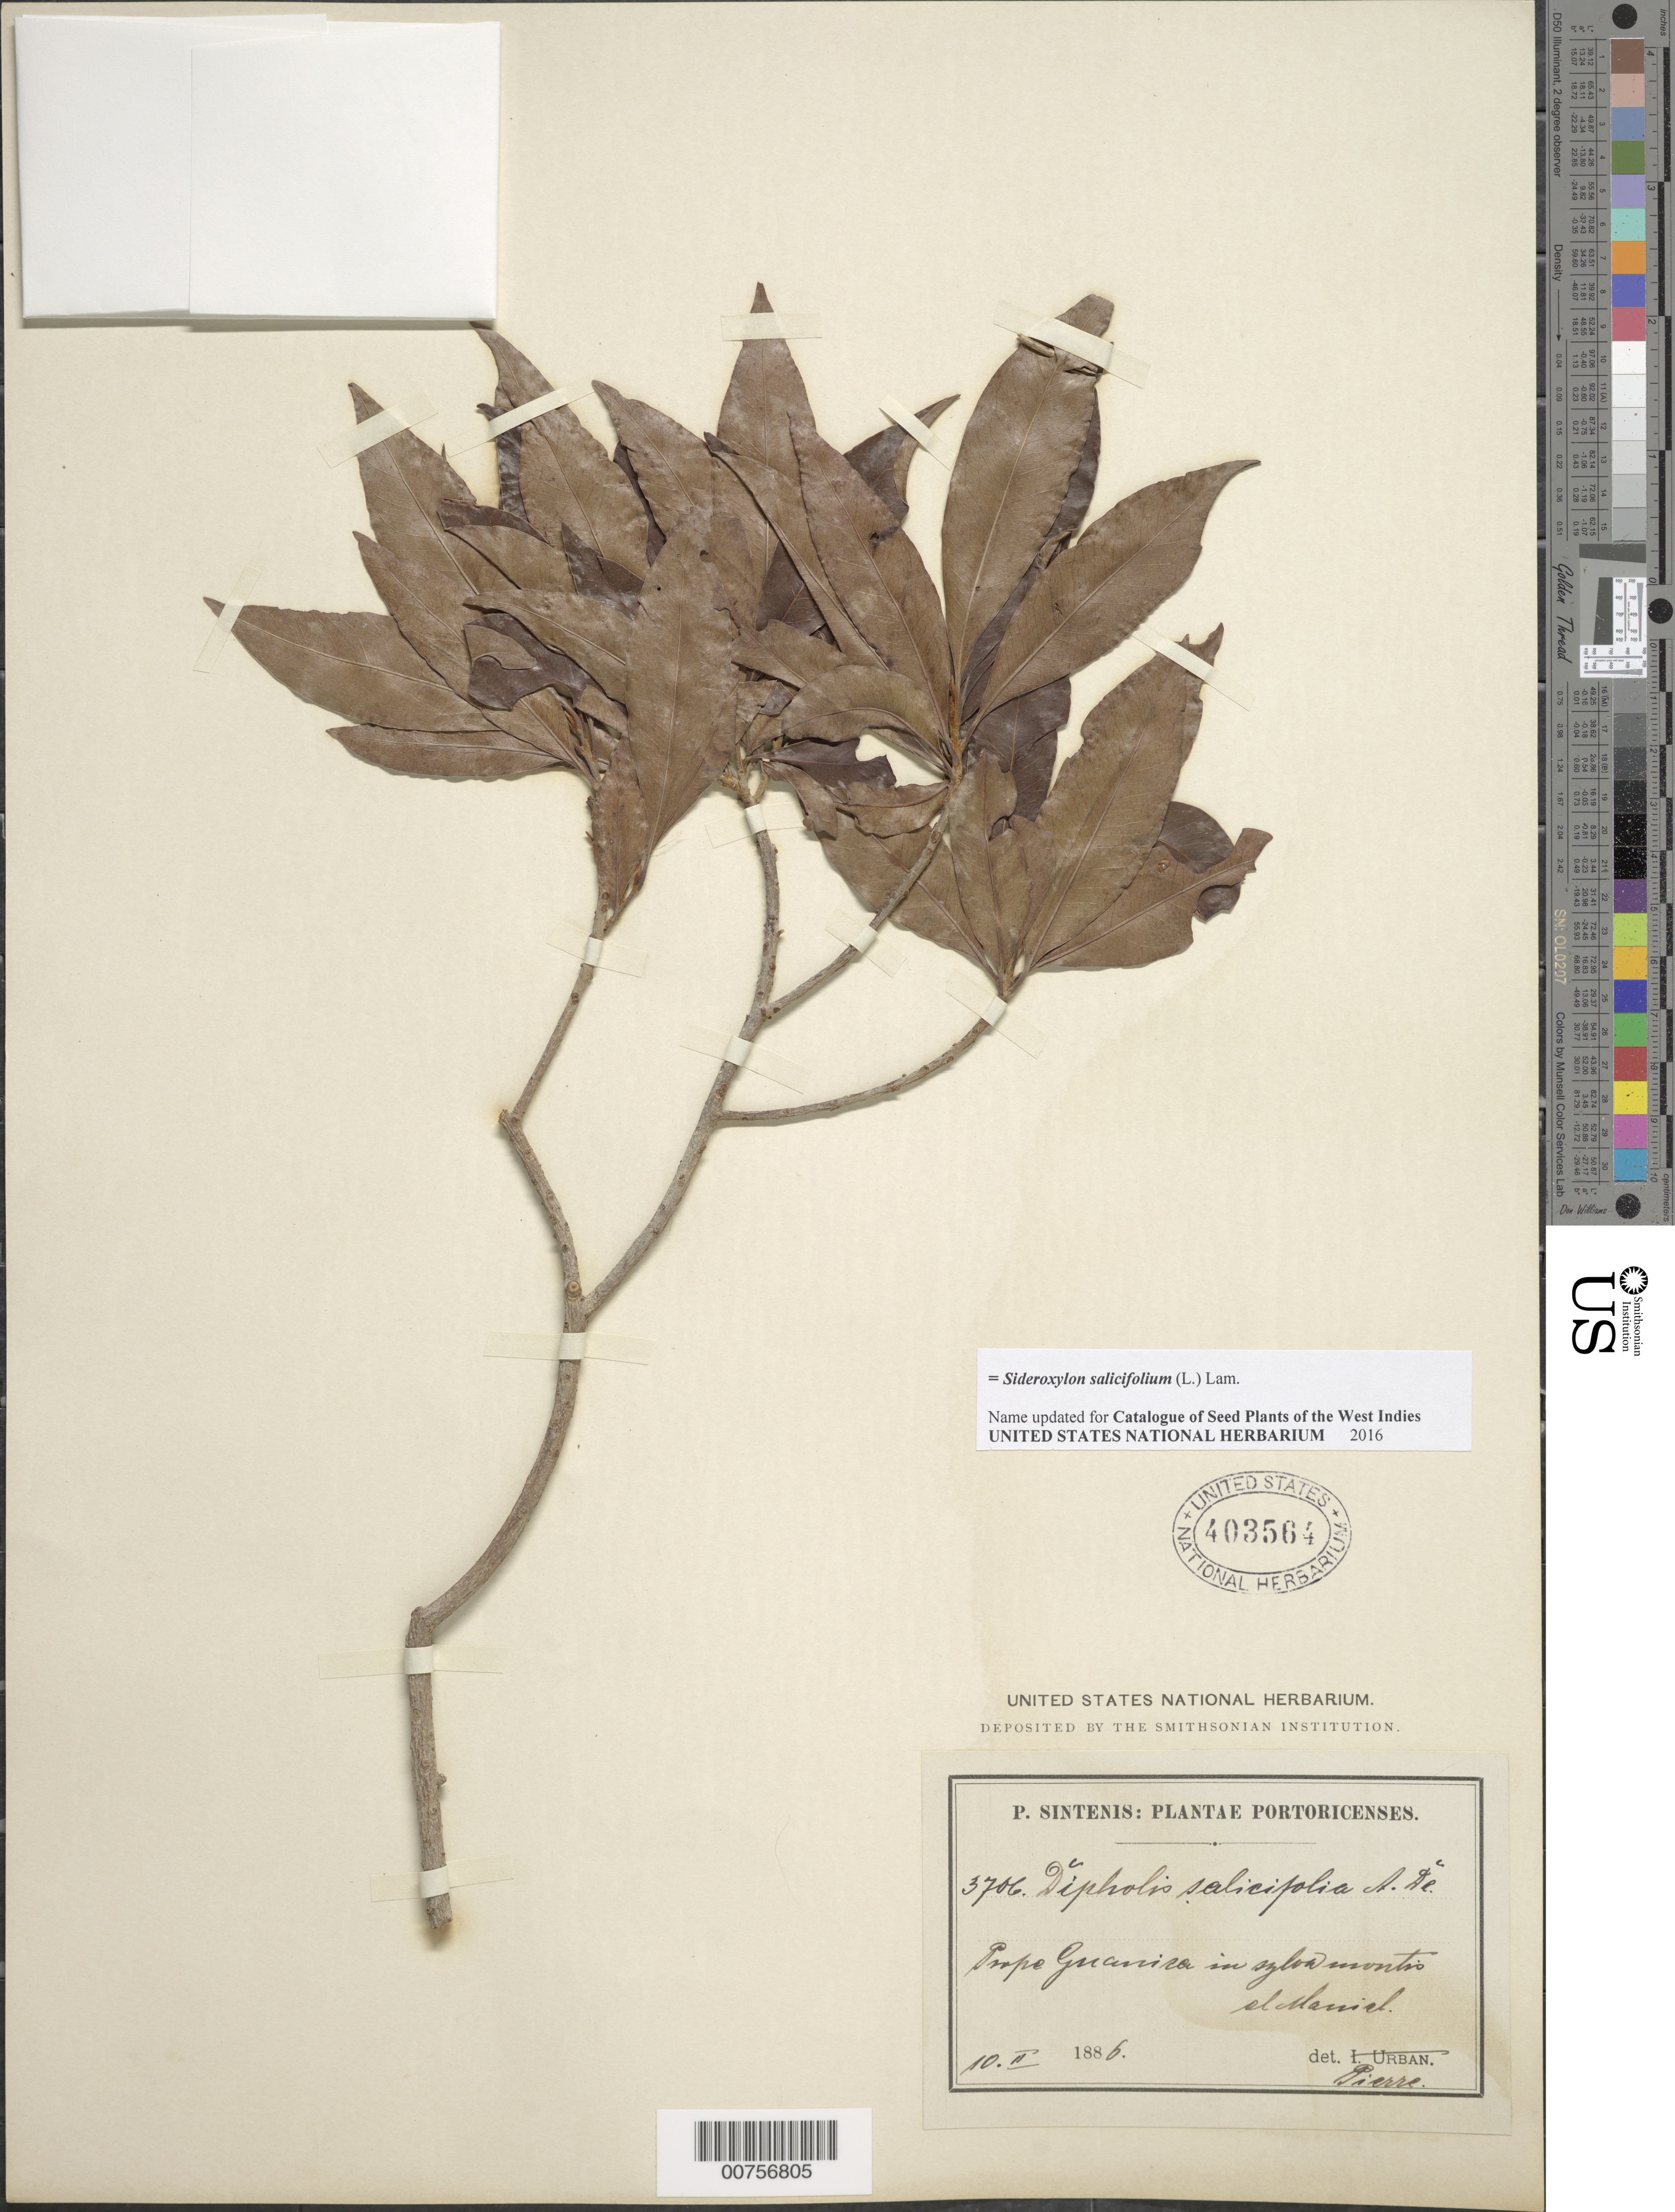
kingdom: Plantae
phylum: Tracheophyta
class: Magnoliopsida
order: Ericales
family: Sapotaceae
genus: Sideroxylon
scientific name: Sideroxylon salicifolium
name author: (L.) Lam.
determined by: Pierre, --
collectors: P. Sintenis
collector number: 3706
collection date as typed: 10 Feb 1886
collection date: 1886-02-10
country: Puerto Rico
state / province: Guánica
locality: Prope Guanica in sylva montis el Maniel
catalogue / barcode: US 403564